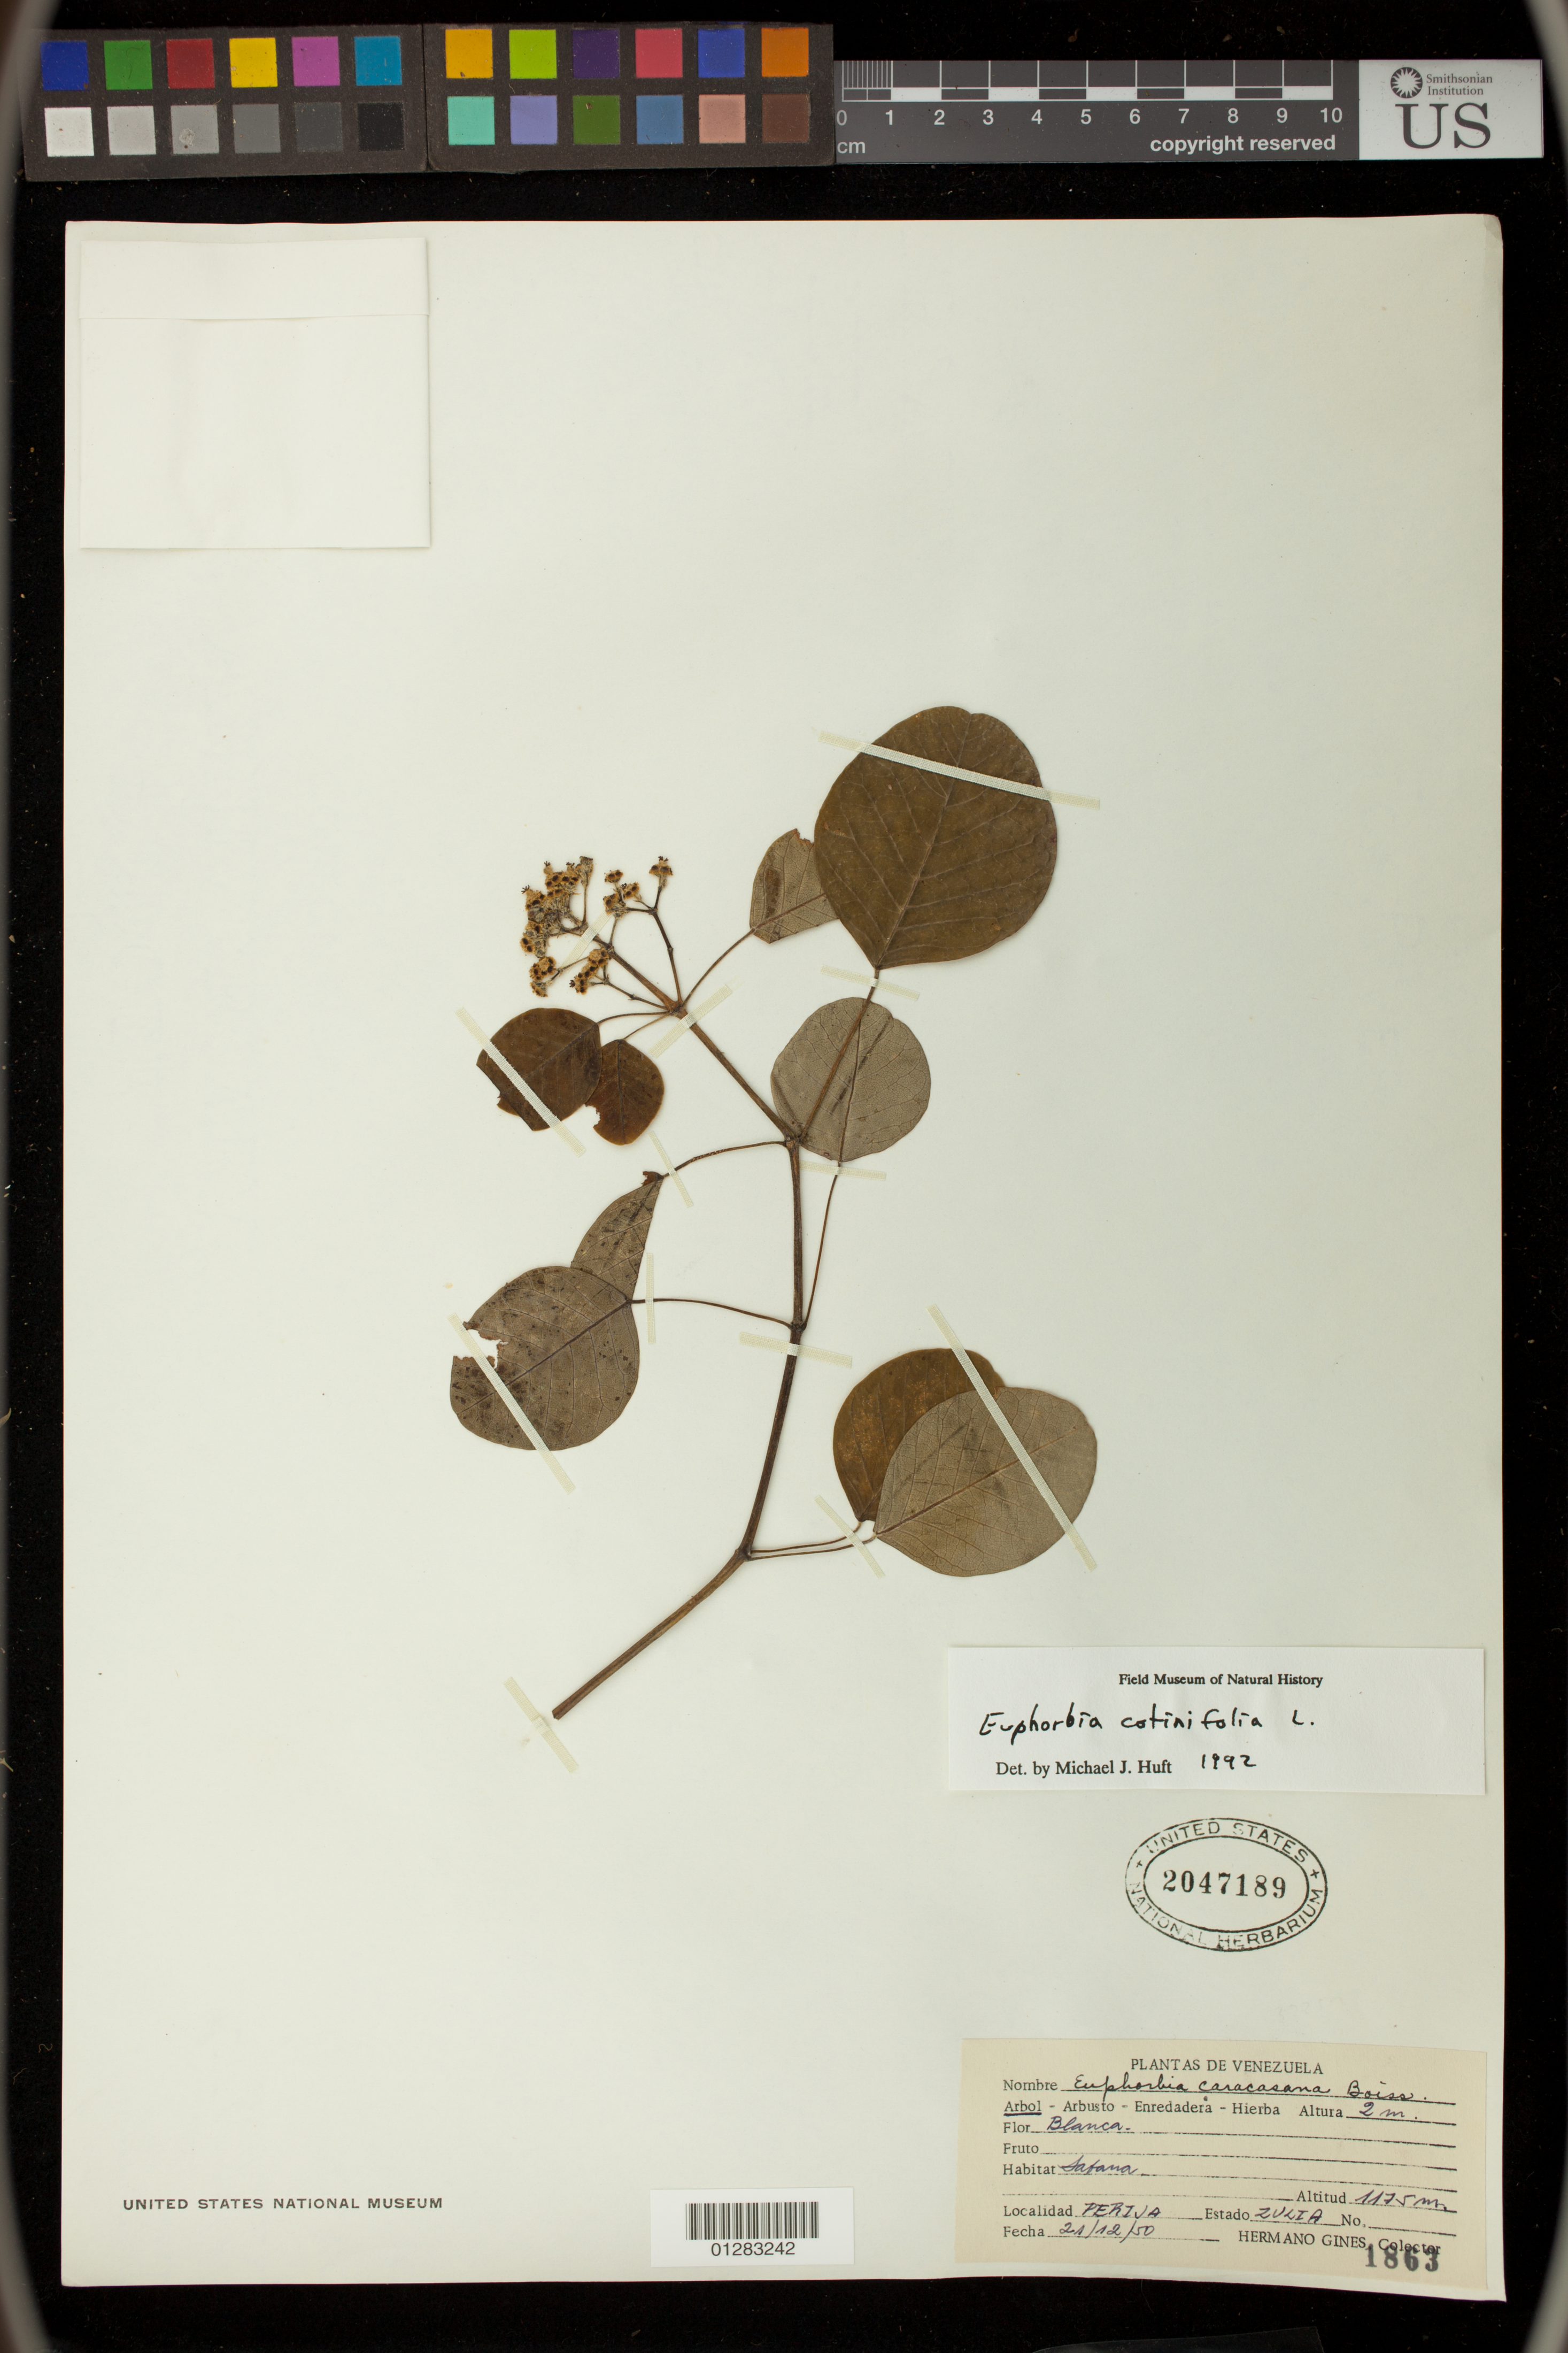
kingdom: Plantae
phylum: Tracheophyta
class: Magnoliopsida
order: Malpighiales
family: Euphorbiaceae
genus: Euphorbia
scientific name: Euphorbia cotinifolia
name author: L.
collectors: Bro. Gines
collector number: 1863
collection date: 1950-12-21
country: Venezuela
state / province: Zulia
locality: Perija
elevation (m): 1175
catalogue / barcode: US 2047189